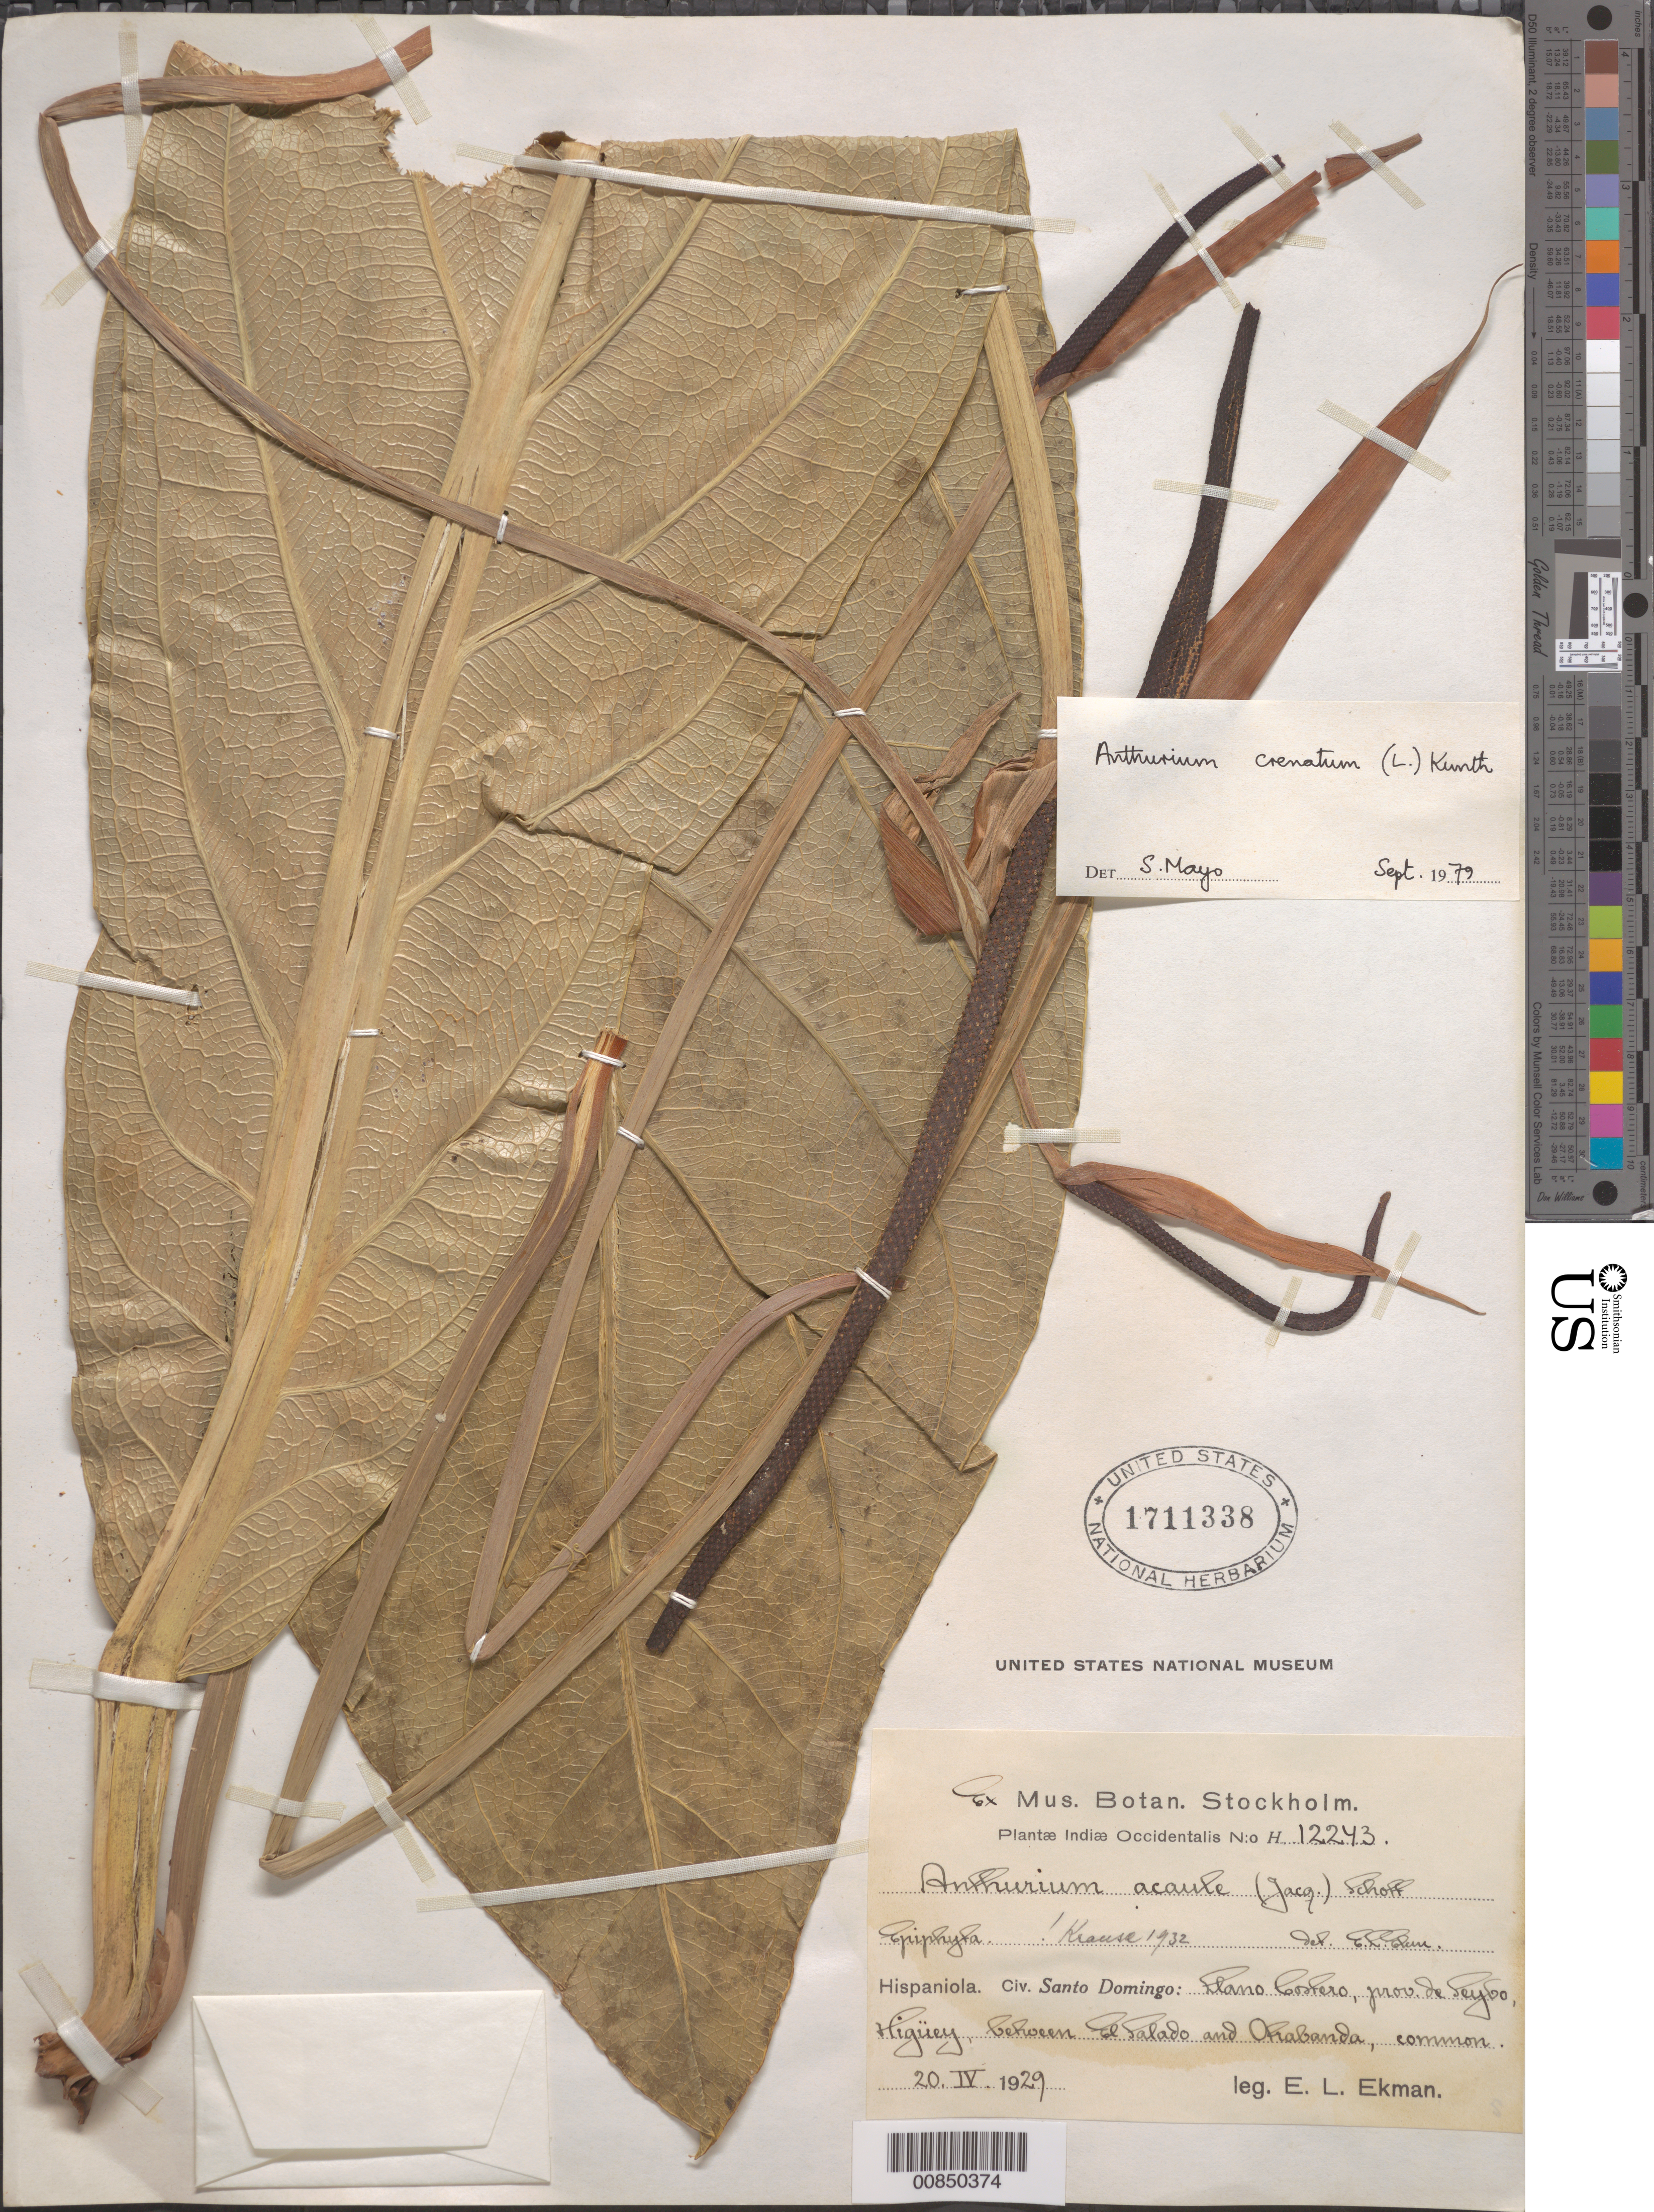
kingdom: Plantae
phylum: Tracheophyta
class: Liliopsida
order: Alismatales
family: Araceae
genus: Anthurium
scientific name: Anthurium crenatum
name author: (L.) Kunth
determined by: Mayo, S.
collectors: E. L. Ekman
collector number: H 12243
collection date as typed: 20 Apr 1929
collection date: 1929-04-20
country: Dominican Republic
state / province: El Seibo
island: Hispaniola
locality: Llano Costero, Higüey, between El Salado and Otrabanda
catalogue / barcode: US 1711338